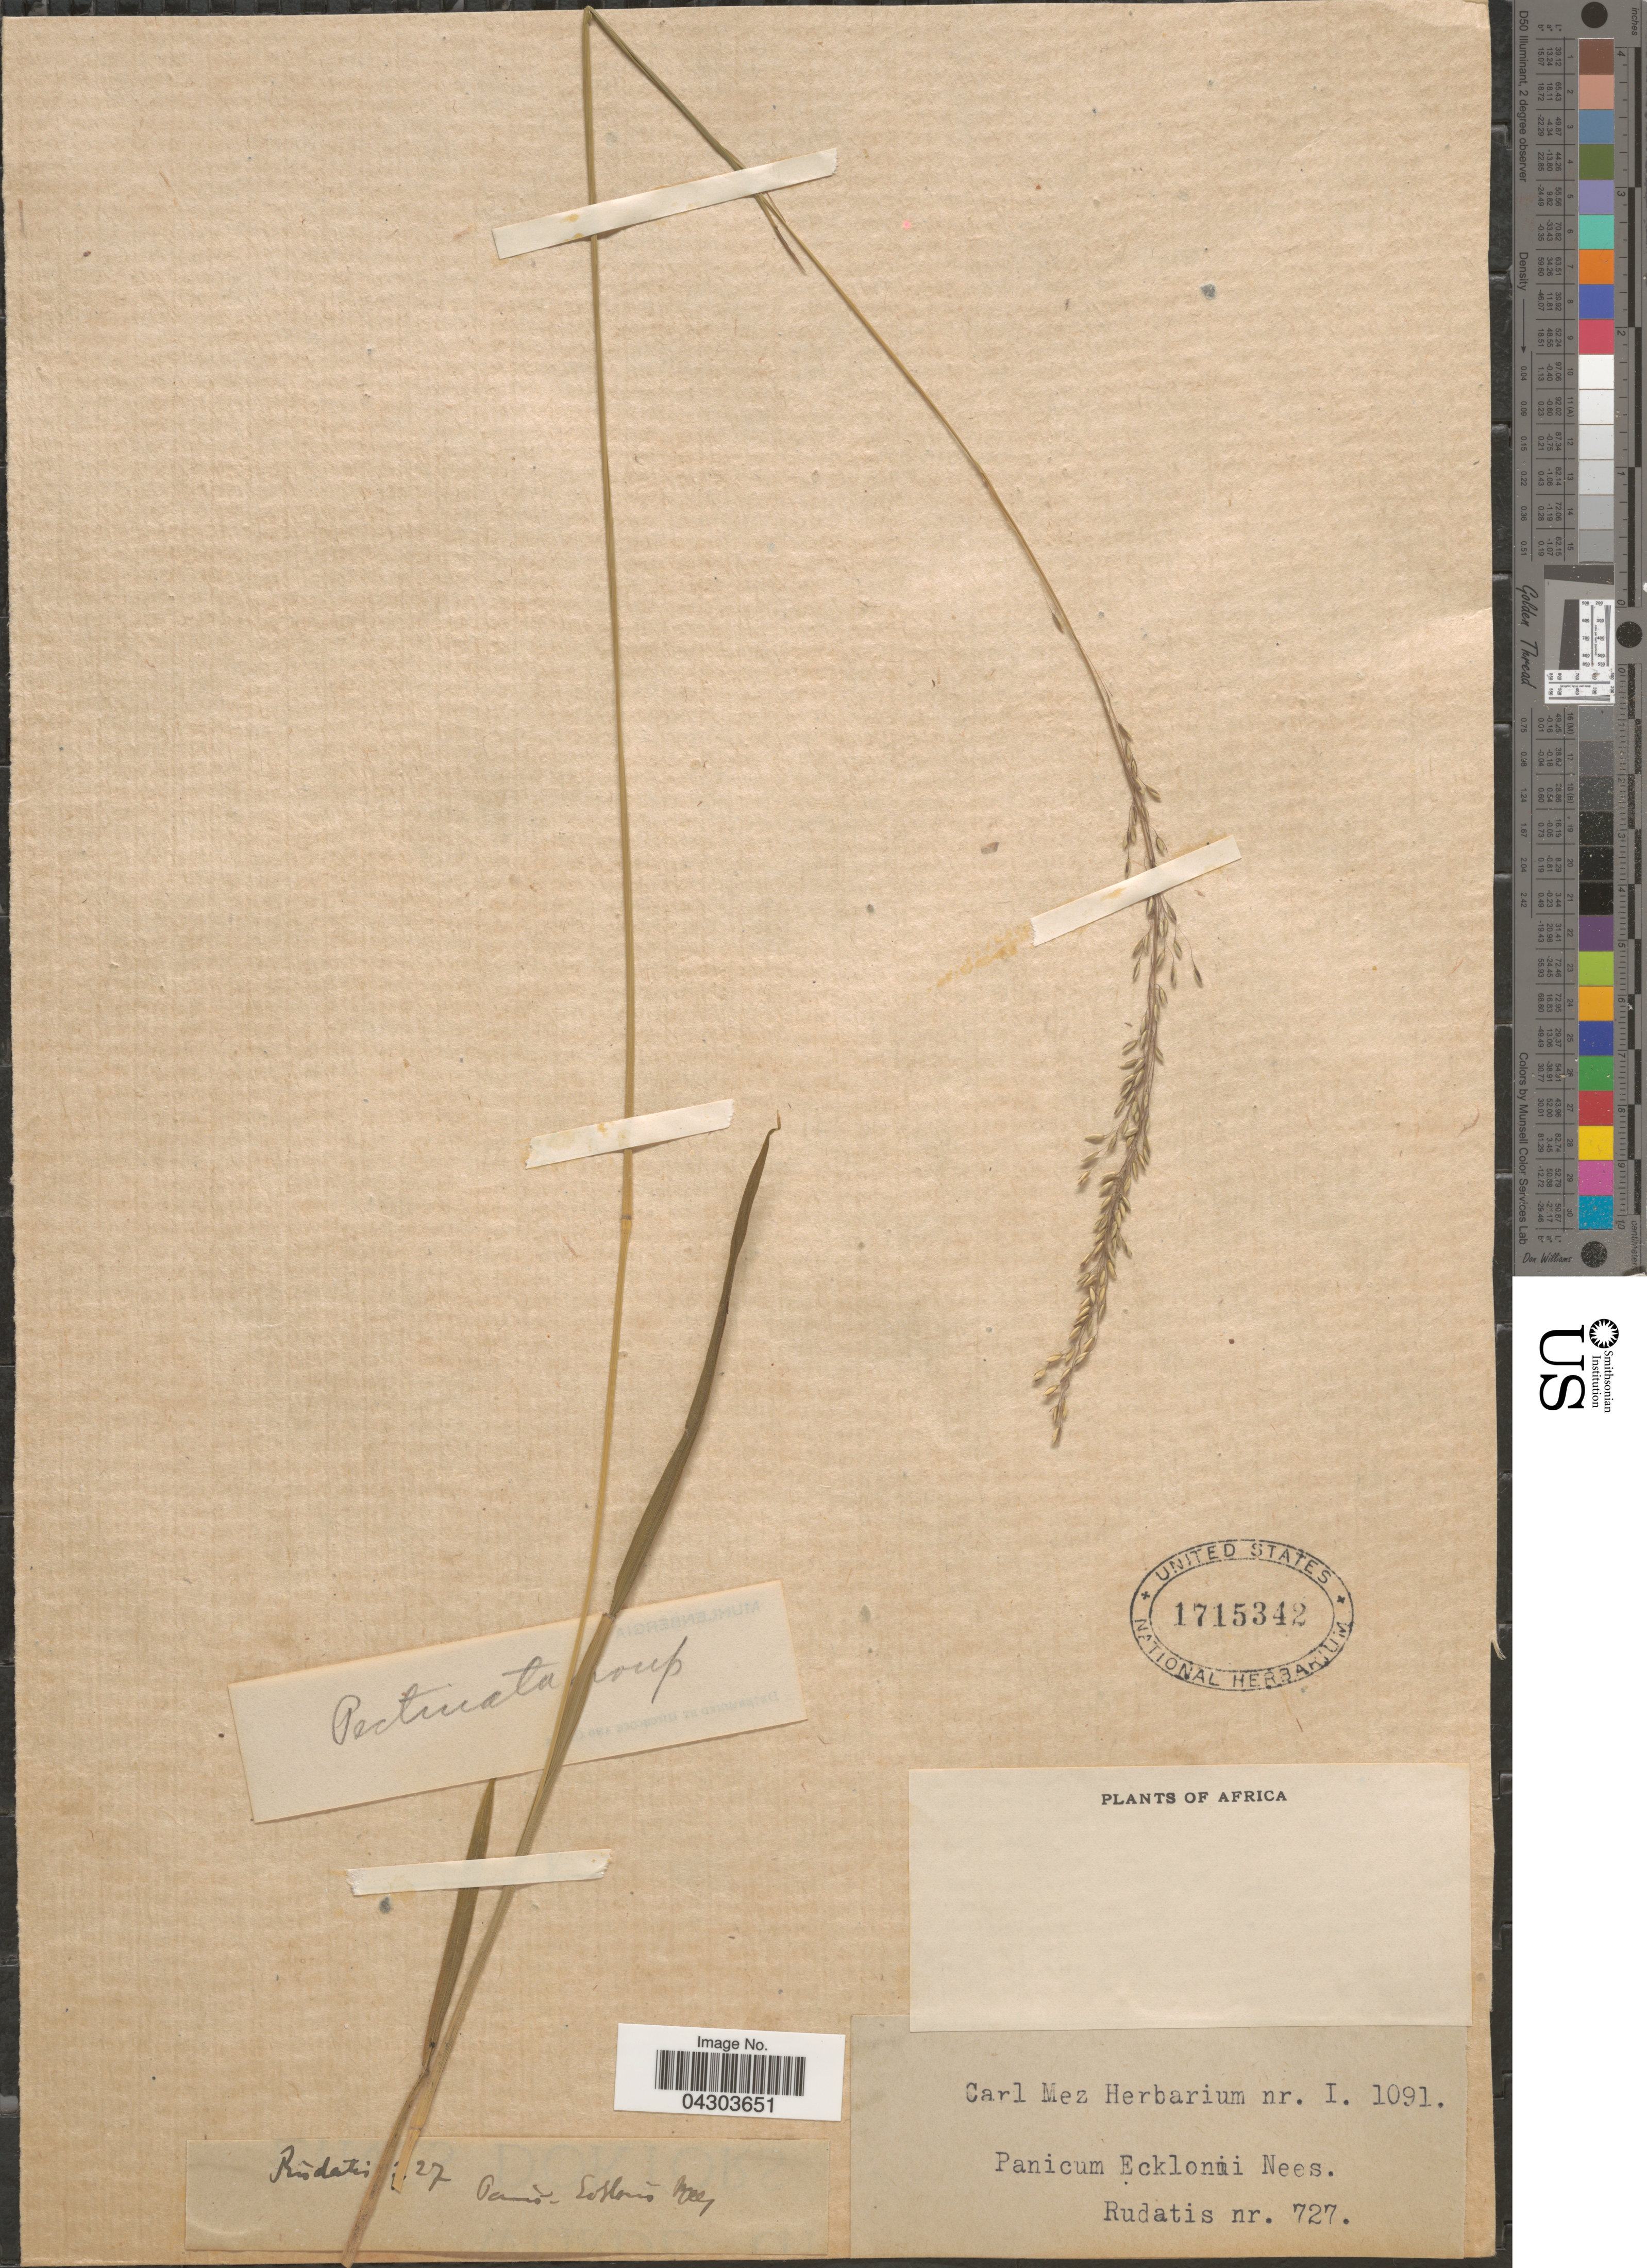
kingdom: Plantae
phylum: Tracheophyta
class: Liliopsida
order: Poales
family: Poaceae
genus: Panicum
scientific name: Panicum ecklonii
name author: Nees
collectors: Rudatis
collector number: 727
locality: Africa.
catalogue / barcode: US 1715342